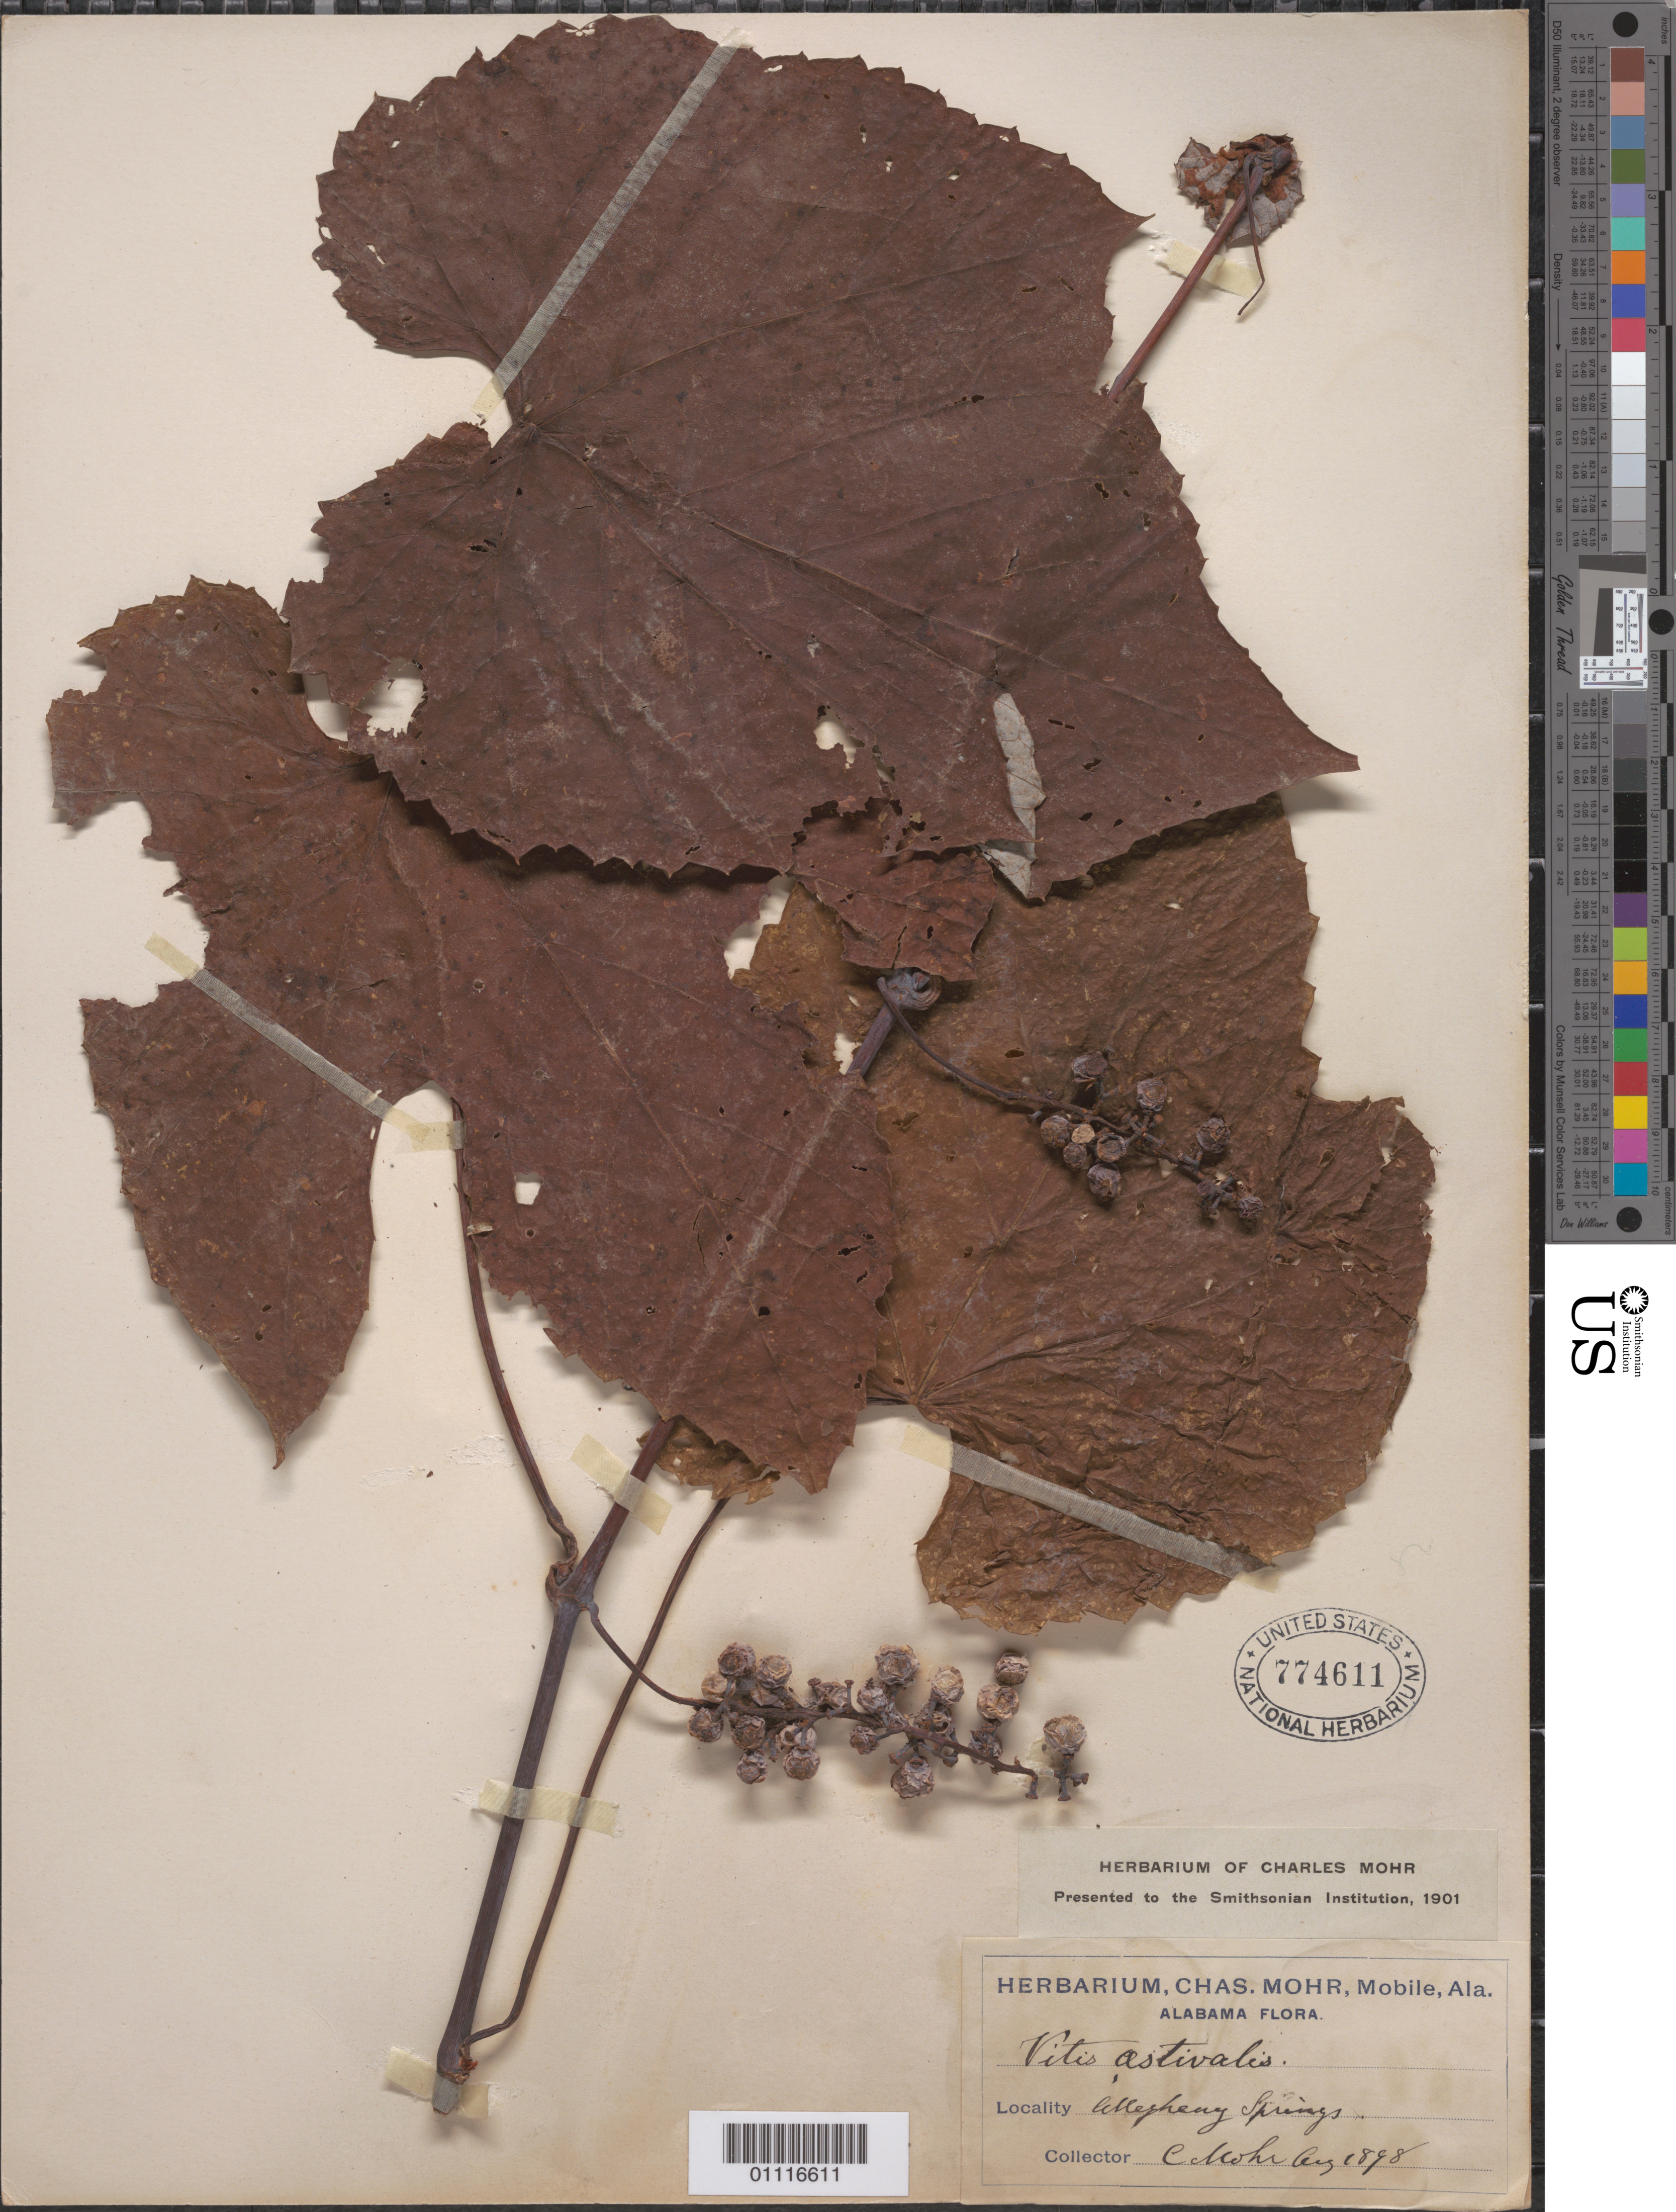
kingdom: Plantae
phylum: Tracheophyta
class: Magnoliopsida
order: Vitales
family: Vitaceae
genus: Vitis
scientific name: Vitis aestivalis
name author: Michx.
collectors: C. T. Mohr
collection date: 1898-08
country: United States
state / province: Alabama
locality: Allegheny Springs, Mobile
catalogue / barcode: US 774611